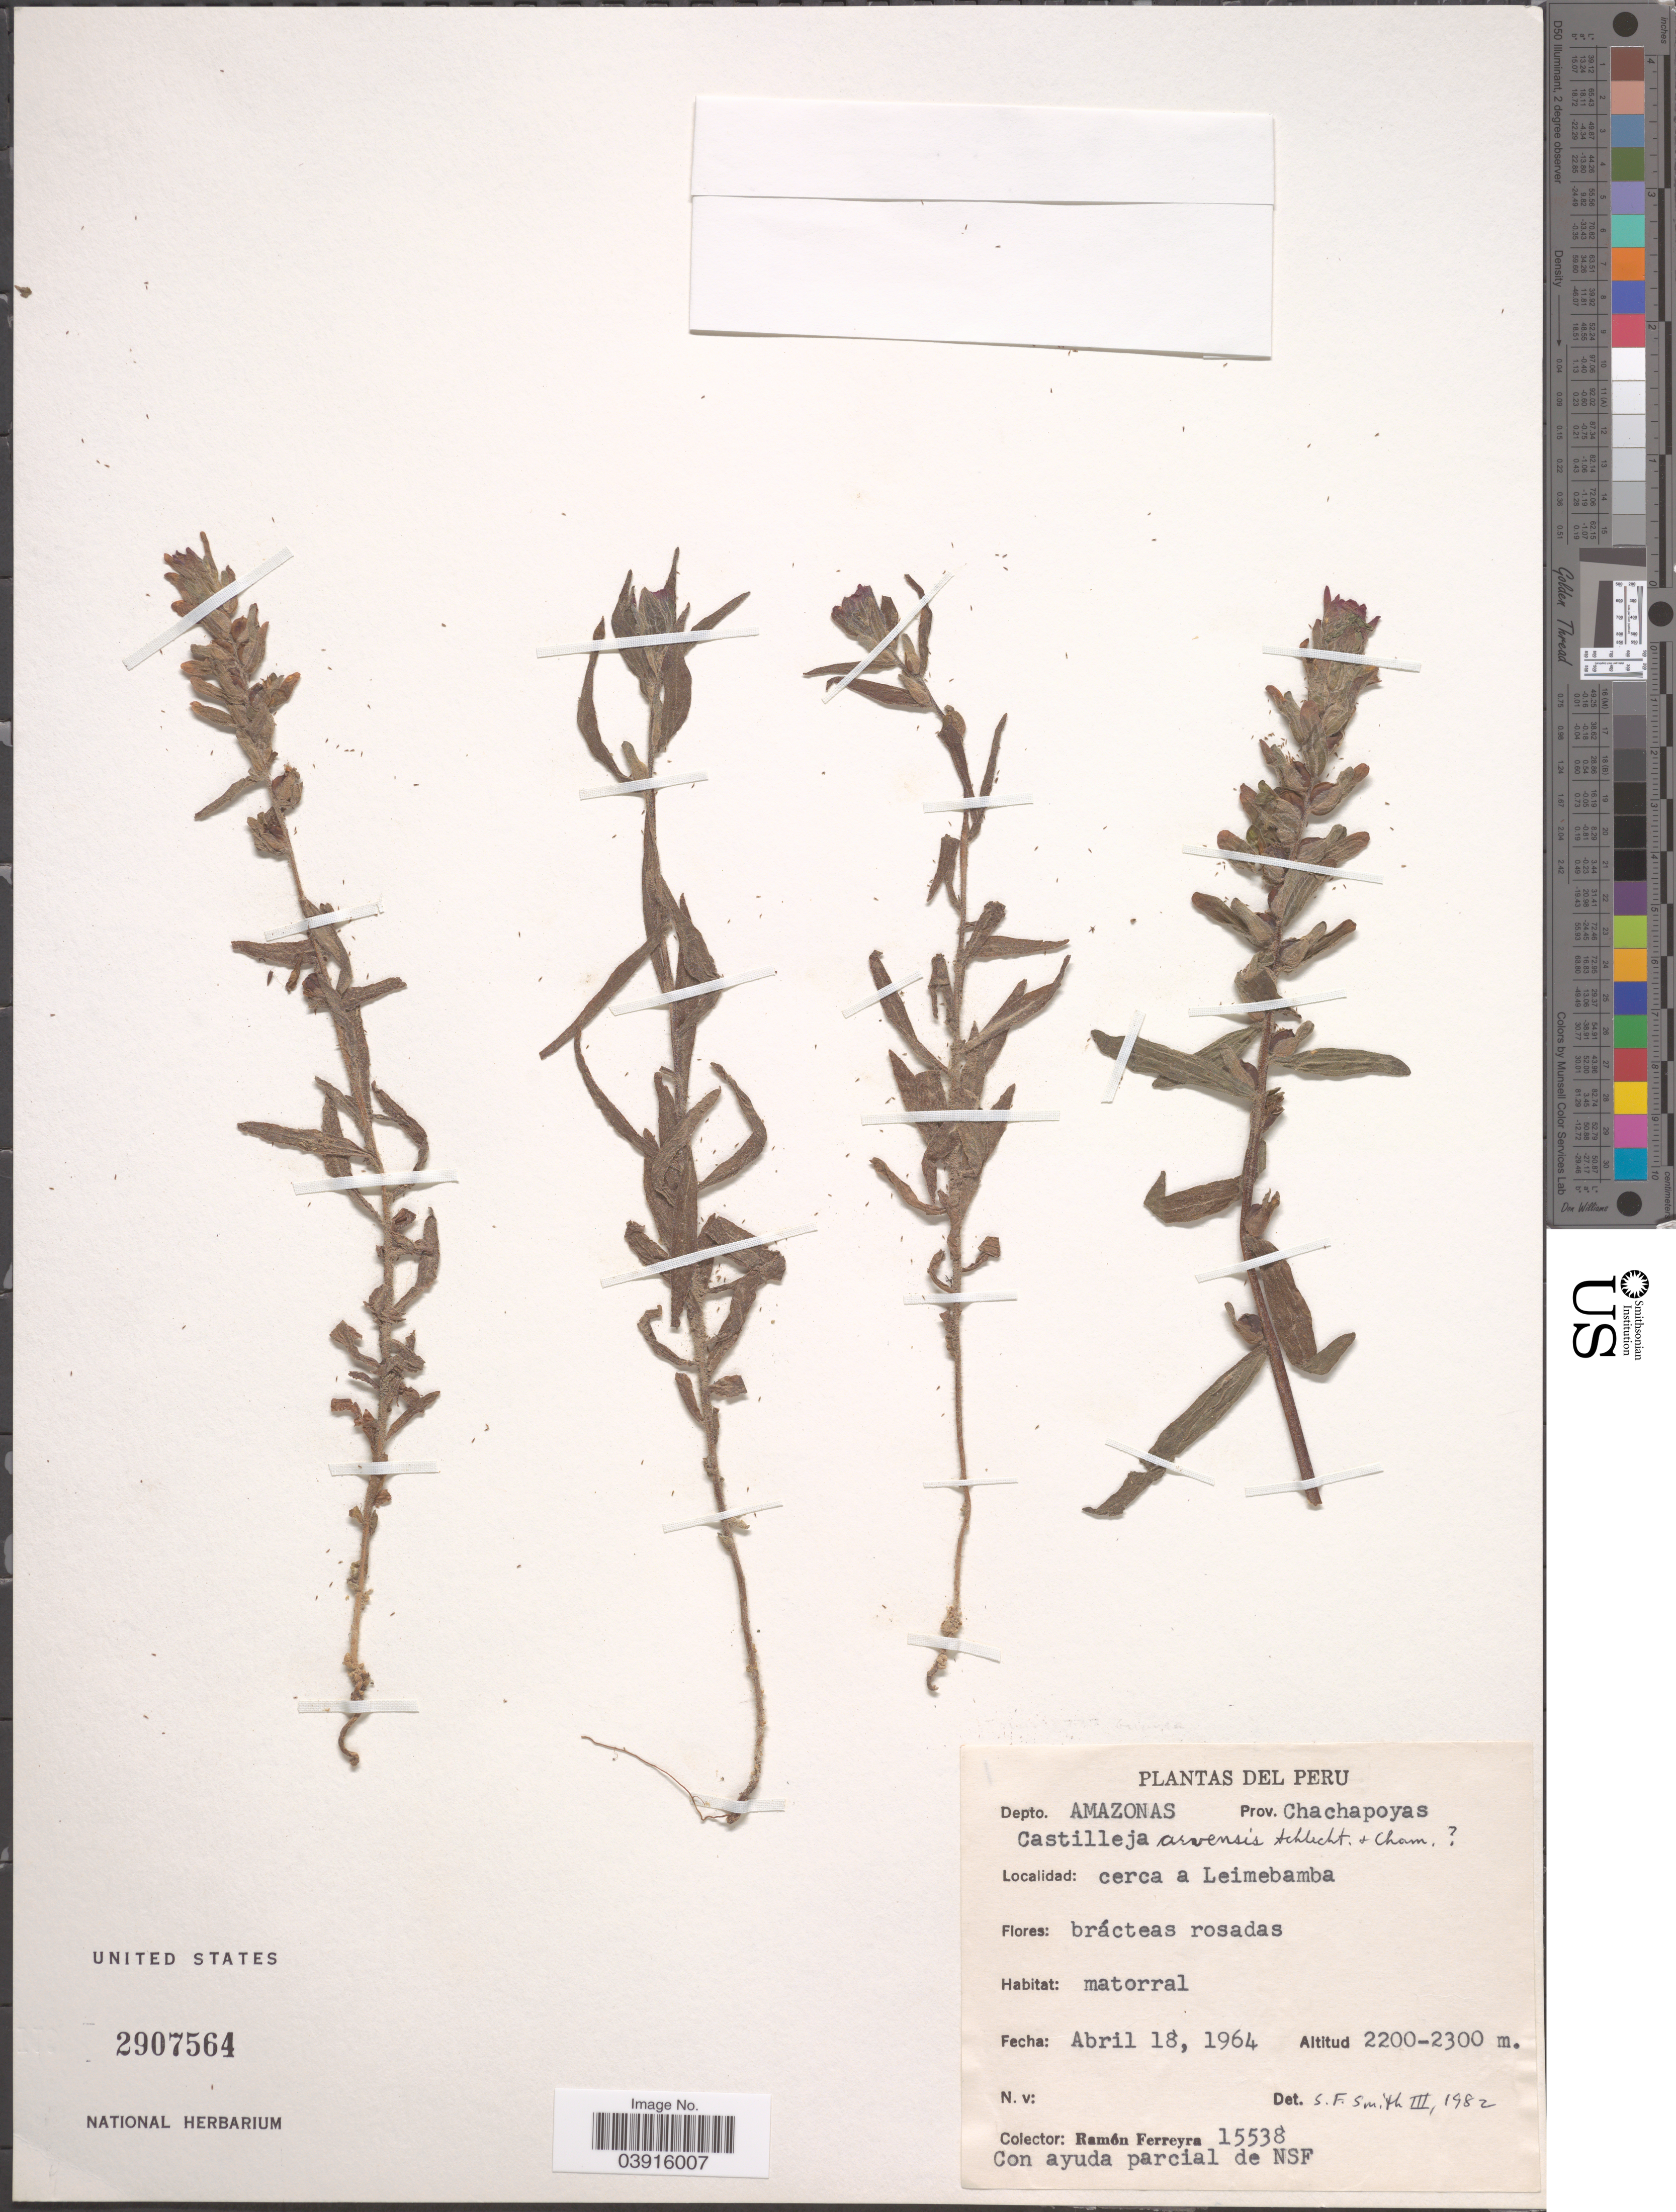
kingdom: Plantae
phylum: Tracheophyta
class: Magnoliopsida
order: Lamiales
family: Orobanchaceae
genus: Castilleja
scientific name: Castilleja arvensis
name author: Schltdl. & Cham.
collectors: R. A. Ferreyra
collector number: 15538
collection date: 1964-04-18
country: Peru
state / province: Amazonas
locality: Depto. Amazonas. prov. Chachapoyas. Cerca a Leimebamba.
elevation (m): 2200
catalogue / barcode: US 2907564